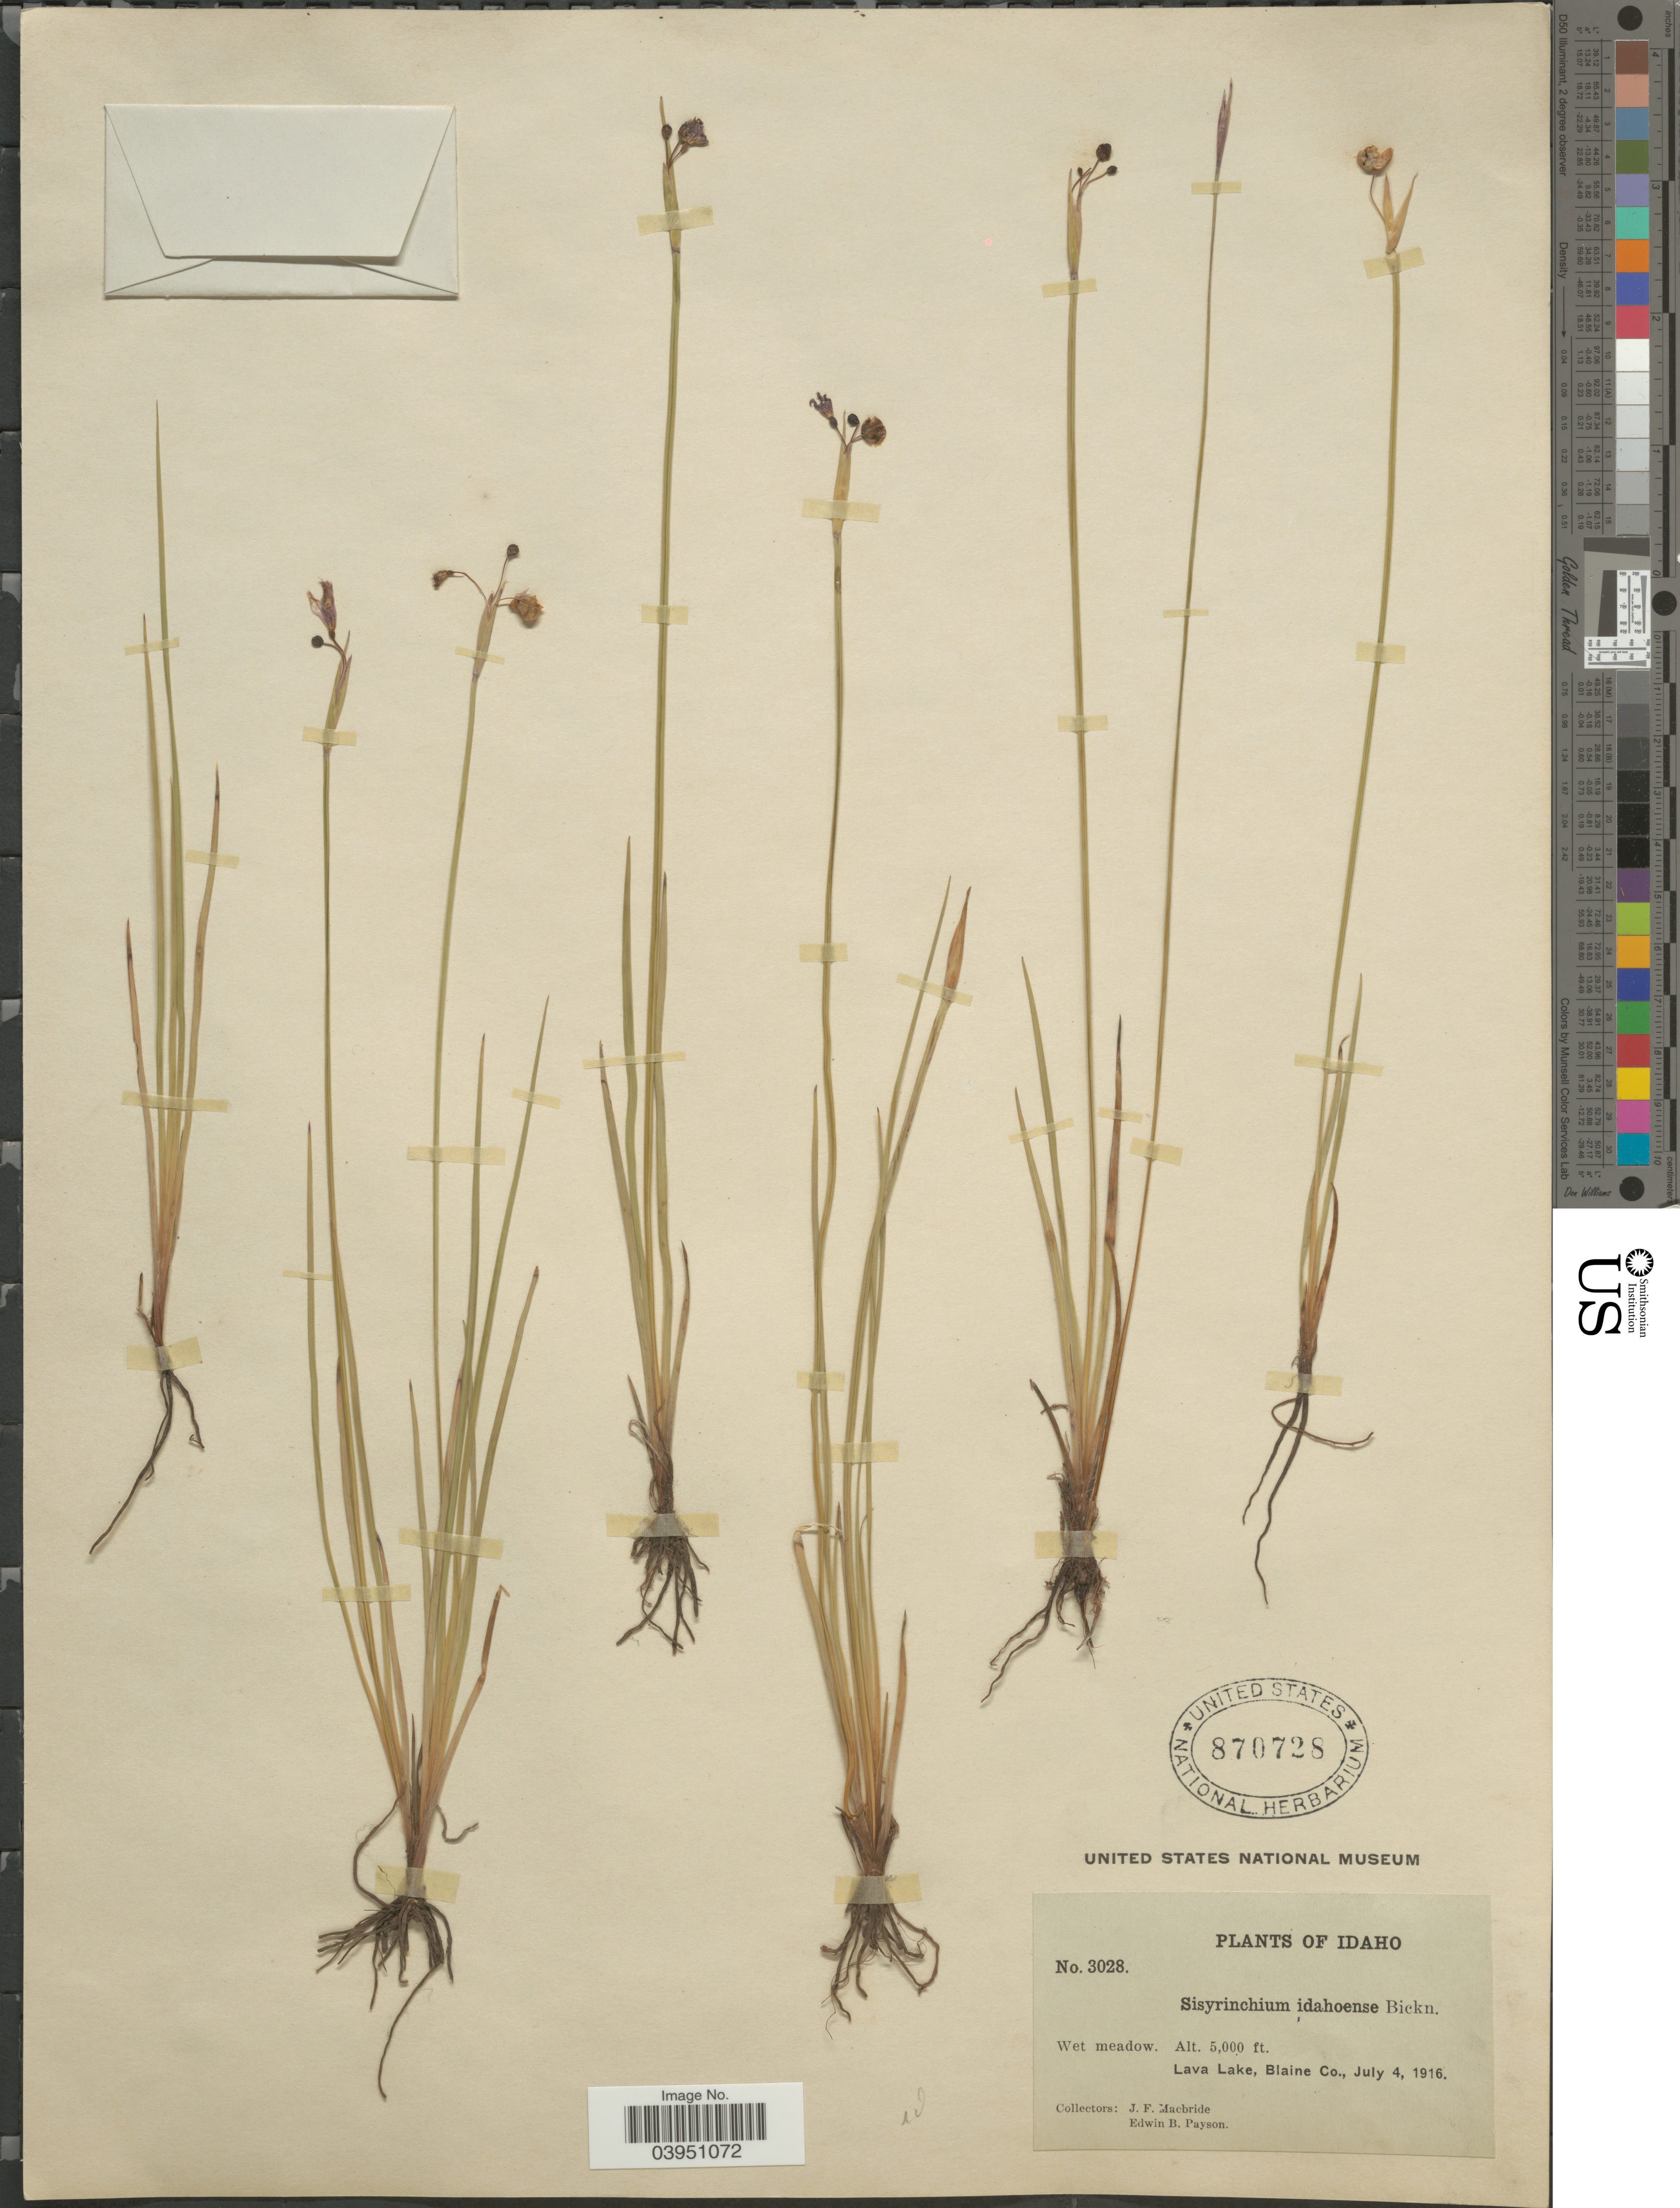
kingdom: Plantae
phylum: Tracheophyta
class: Liliopsida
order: Asparagales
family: Iridaceae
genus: Sisyrinchium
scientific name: Sisyrinchium idahoense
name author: E.P. Bicknell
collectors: J. F. Macbride & E. B. Payson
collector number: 3028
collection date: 1916-07-04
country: United States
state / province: Idaho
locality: Wet meadow. Lava Lake, Blaine Co.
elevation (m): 1524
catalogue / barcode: US 870728